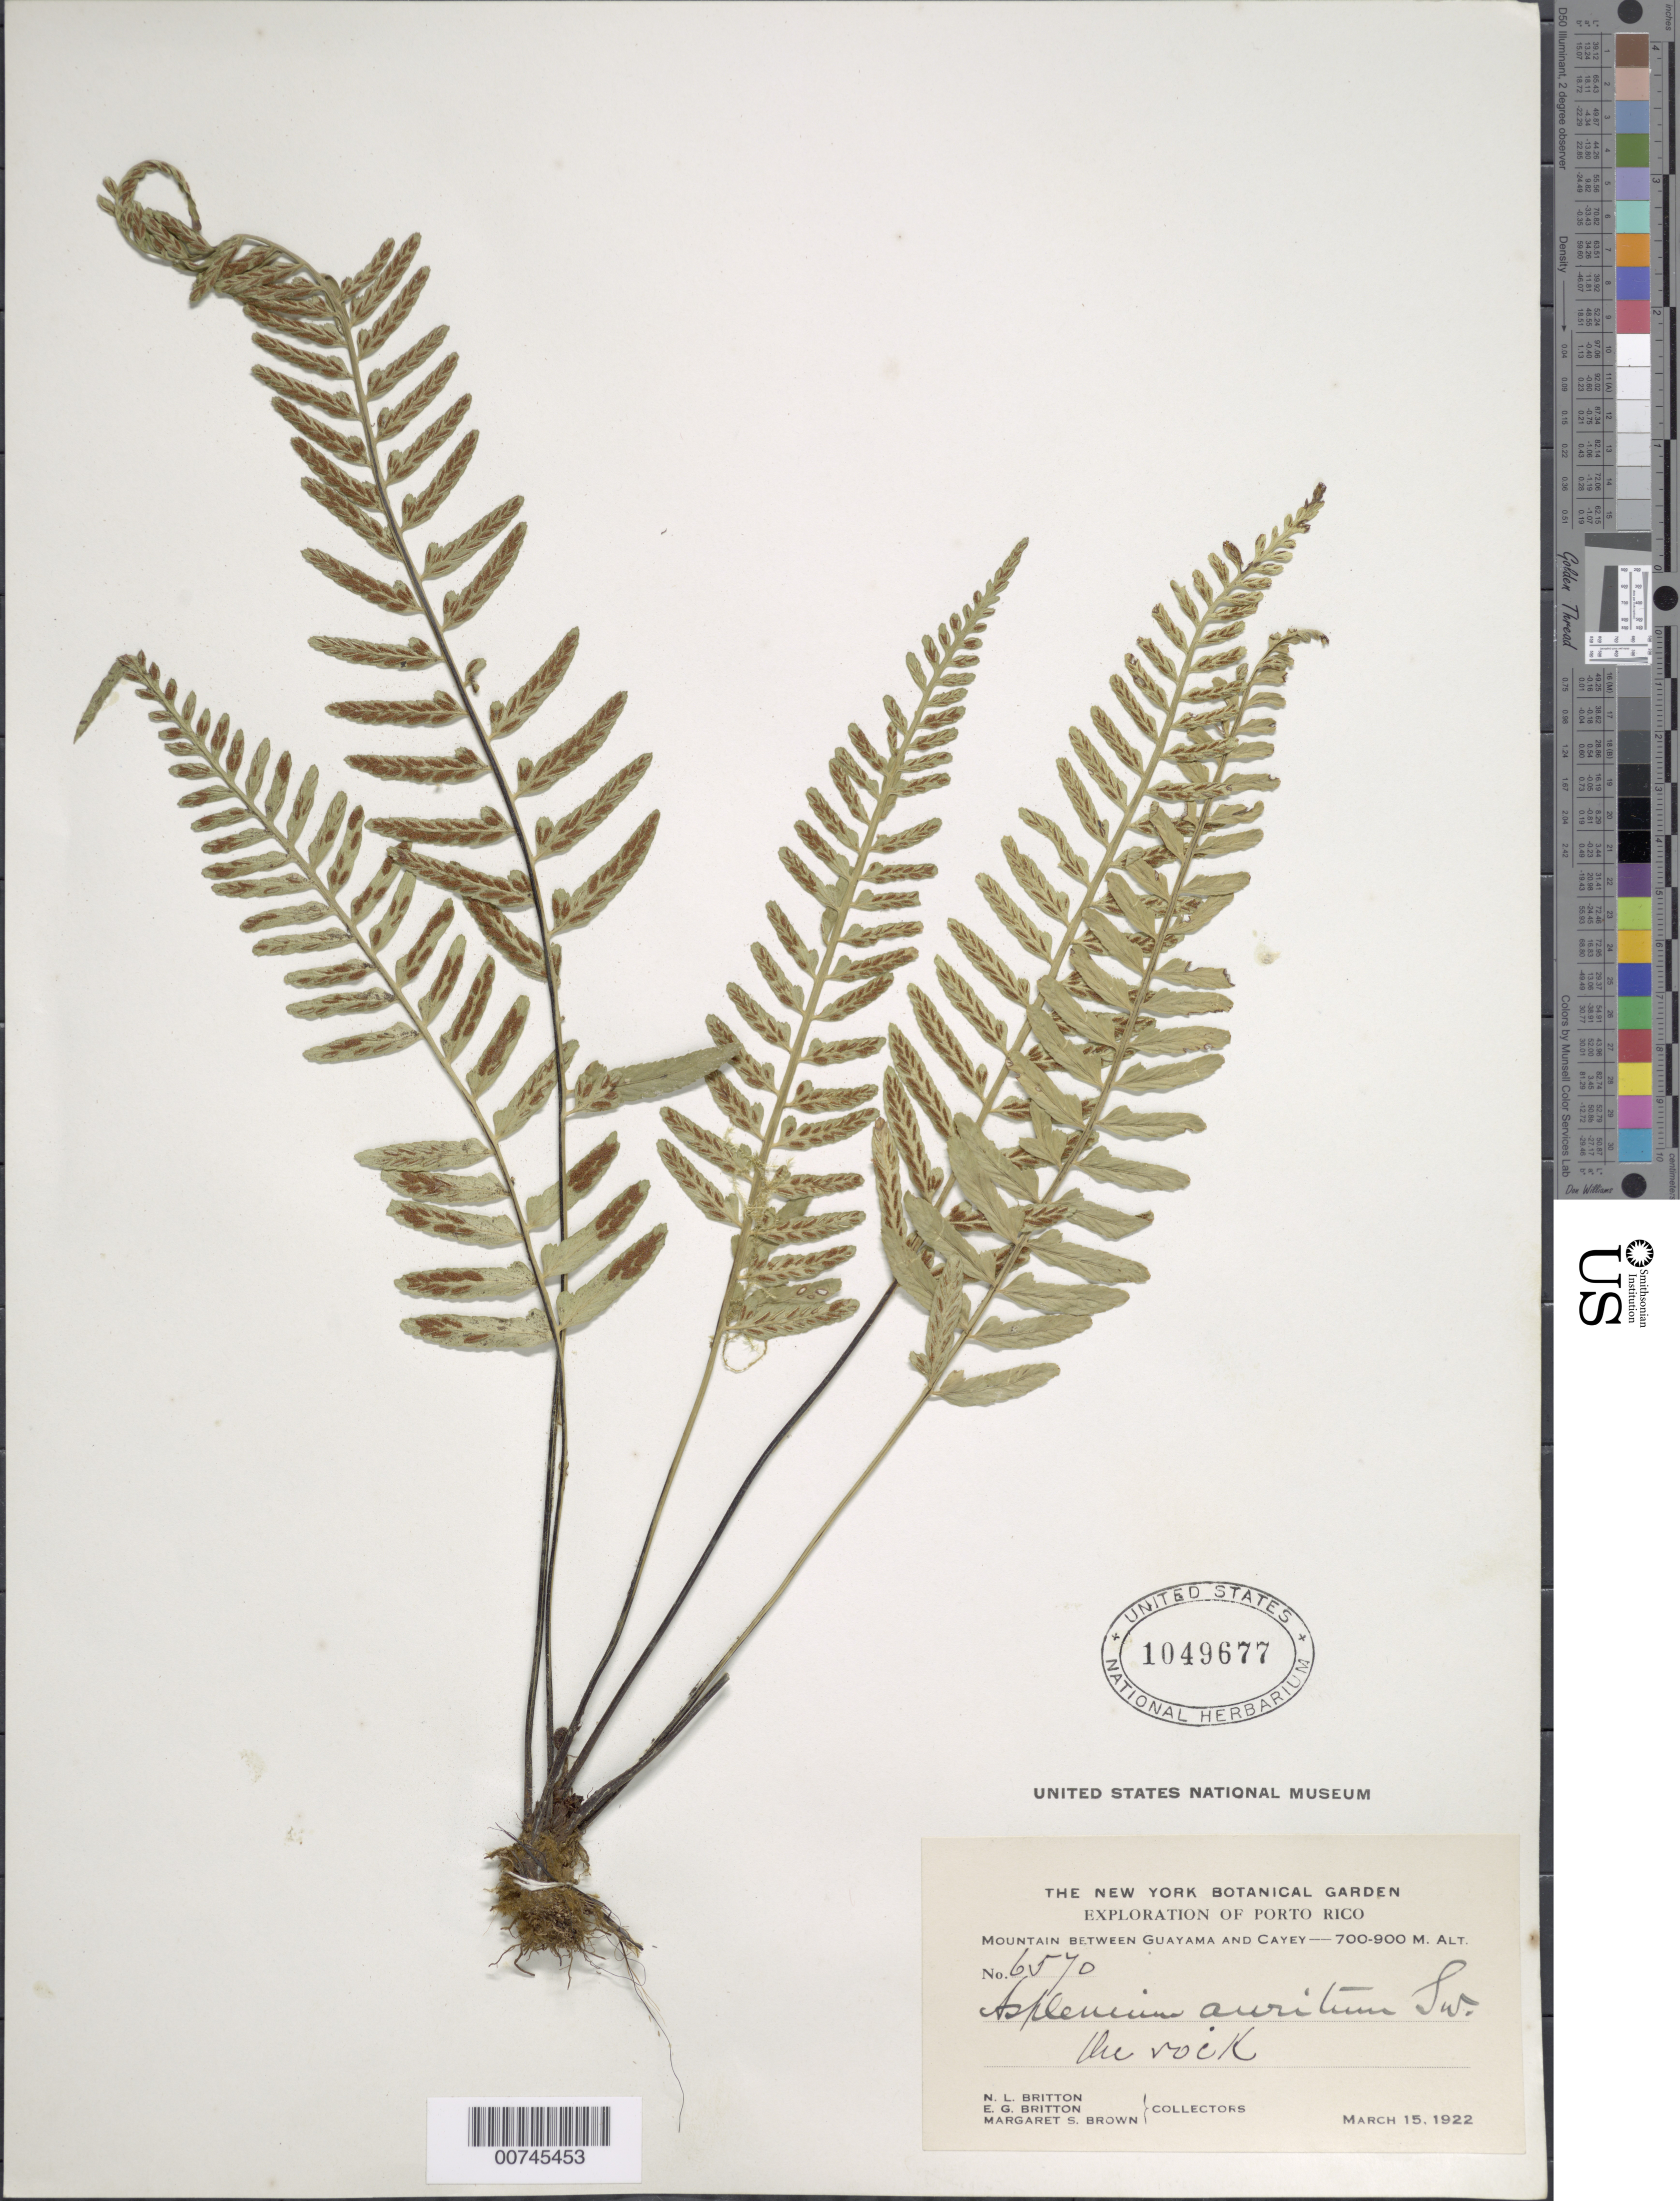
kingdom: Plantae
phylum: Tracheophyta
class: Polypodiopsida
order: Polypodiales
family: Aspleniaceae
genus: Asplenium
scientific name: Asplenium auritum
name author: Sw.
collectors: N. Britton, E. G. Britton & M. S. Brown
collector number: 6570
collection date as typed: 15 Mar 1922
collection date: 1922-03-15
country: Puerto Rico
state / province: Cayey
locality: Mountain between Guayama and Cayey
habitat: On rock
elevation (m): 700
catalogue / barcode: US 1049677